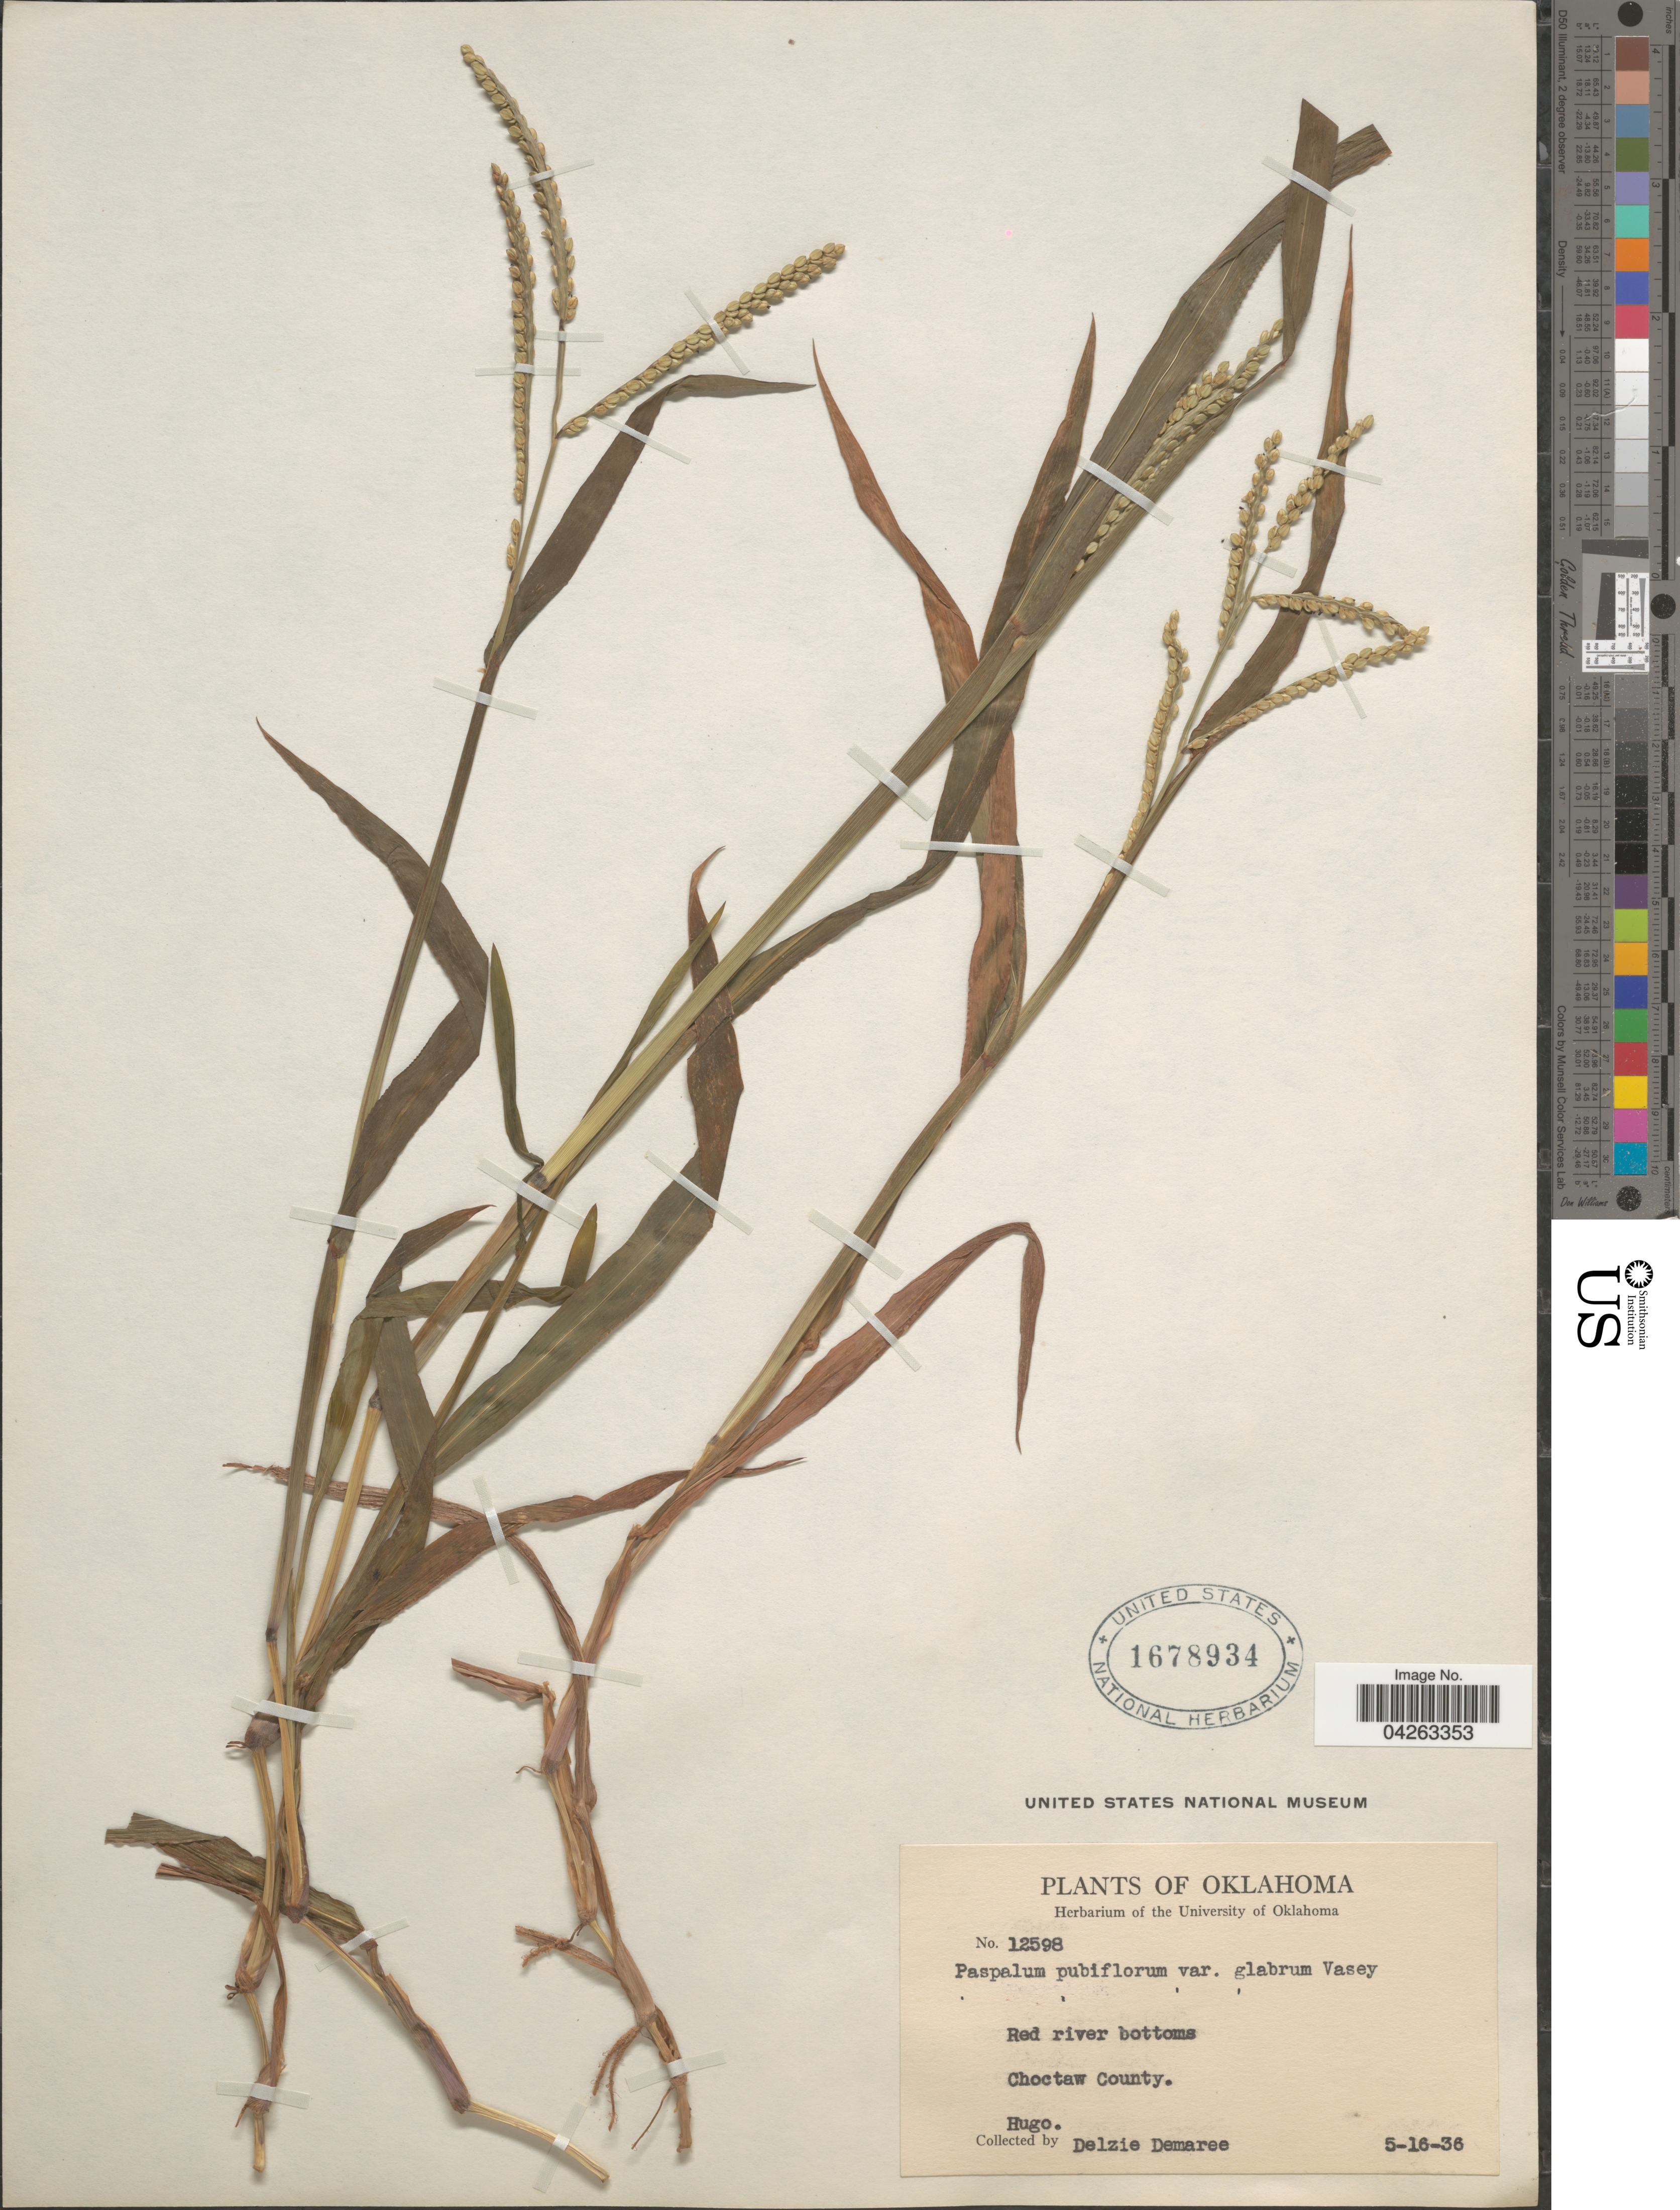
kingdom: Plantae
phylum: Tracheophyta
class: Liliopsida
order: Poales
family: Poaceae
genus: Paspalum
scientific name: Paspalum pubiflorum var. glabrum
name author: Vasey ex Scribn.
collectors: Hugo & D. Demaree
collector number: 12598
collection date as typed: Transcribed d/m/y: 16/5/36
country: United States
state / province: Oklahoma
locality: Choctaw County.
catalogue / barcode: US 1678934